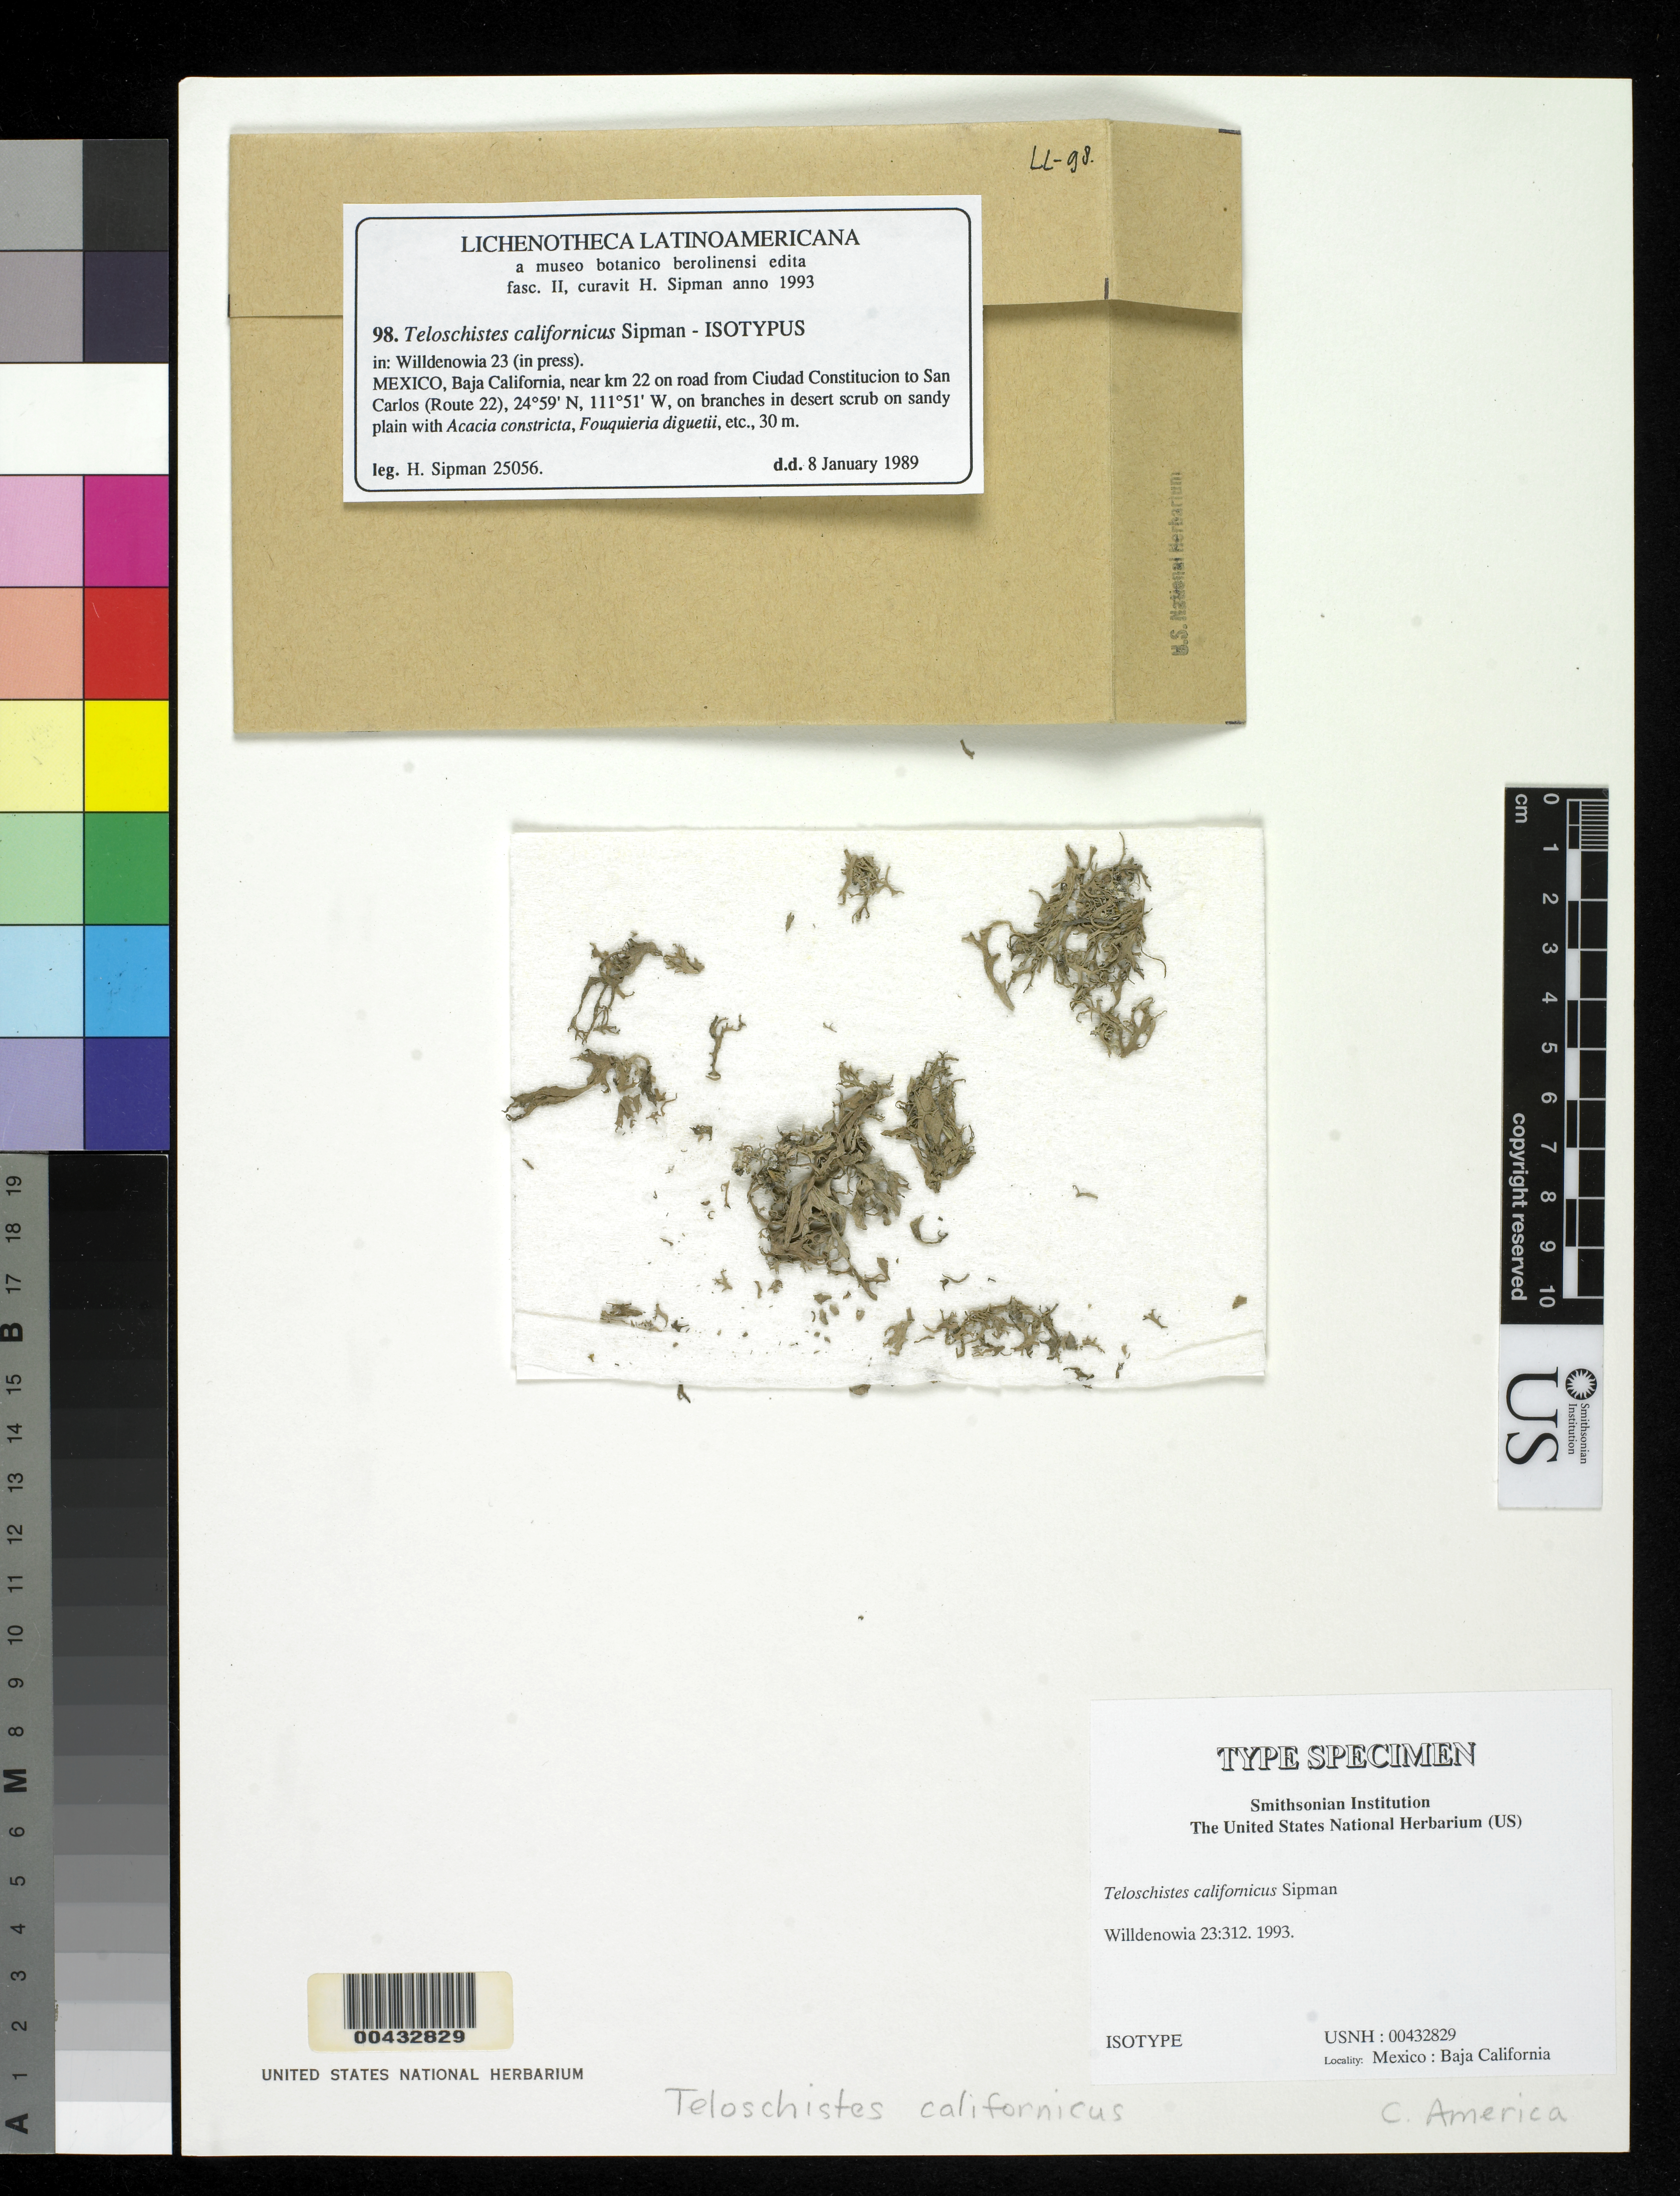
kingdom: Fungi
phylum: Ascomycota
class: Lecanoromycetes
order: Teloschistales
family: Teloschistaceae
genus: Teloschistes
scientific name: Teloschistes californicus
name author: Sipman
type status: Isotype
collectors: H. Sipman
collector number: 25056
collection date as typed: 08 Jan 1989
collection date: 1989-01-08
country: Mexico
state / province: Baja California Sur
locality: Near km 22 on road from Ciudad Constitucion to San Carlos (Route 22).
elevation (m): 30